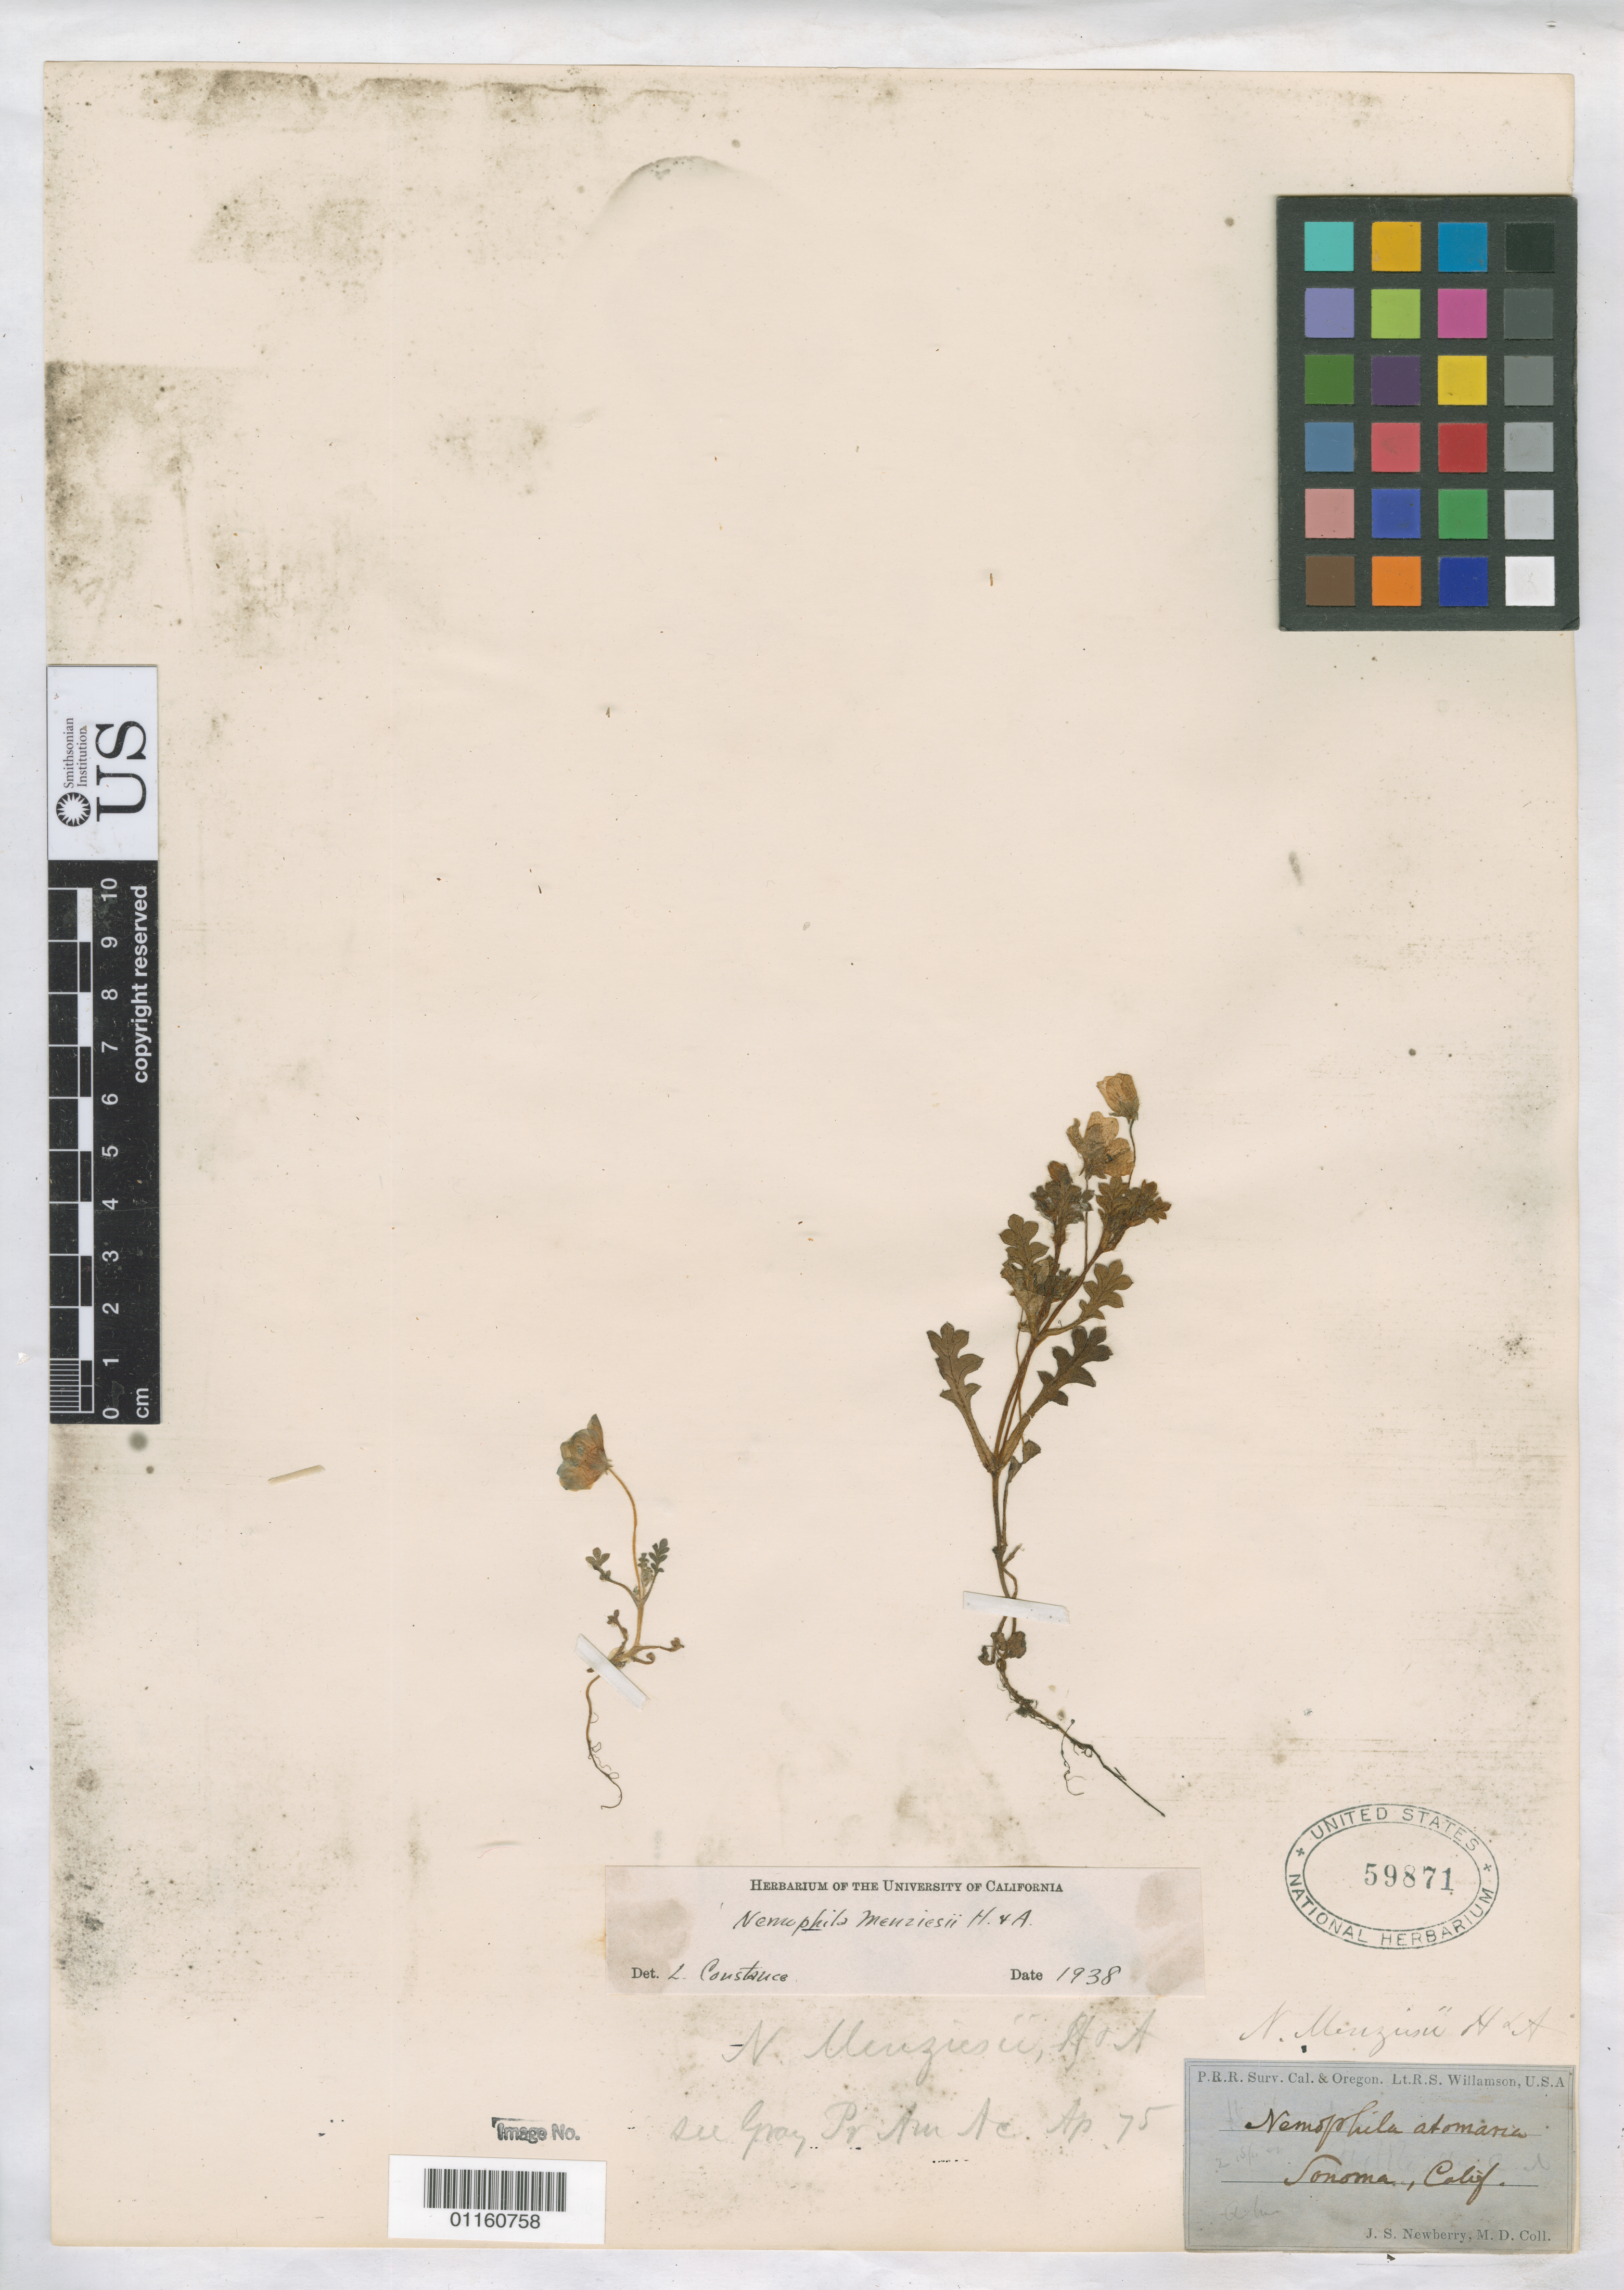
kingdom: Plantae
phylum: Tracheophyta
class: Magnoliopsida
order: Boraginales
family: Hydrophyllaceae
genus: Nemophila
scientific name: Nemophila menziesii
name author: Hook. & Arn.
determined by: Constance, L., (UC), University of California Berkeley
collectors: J. S. Newberry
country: United States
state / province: California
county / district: Sonoma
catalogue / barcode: US 59871